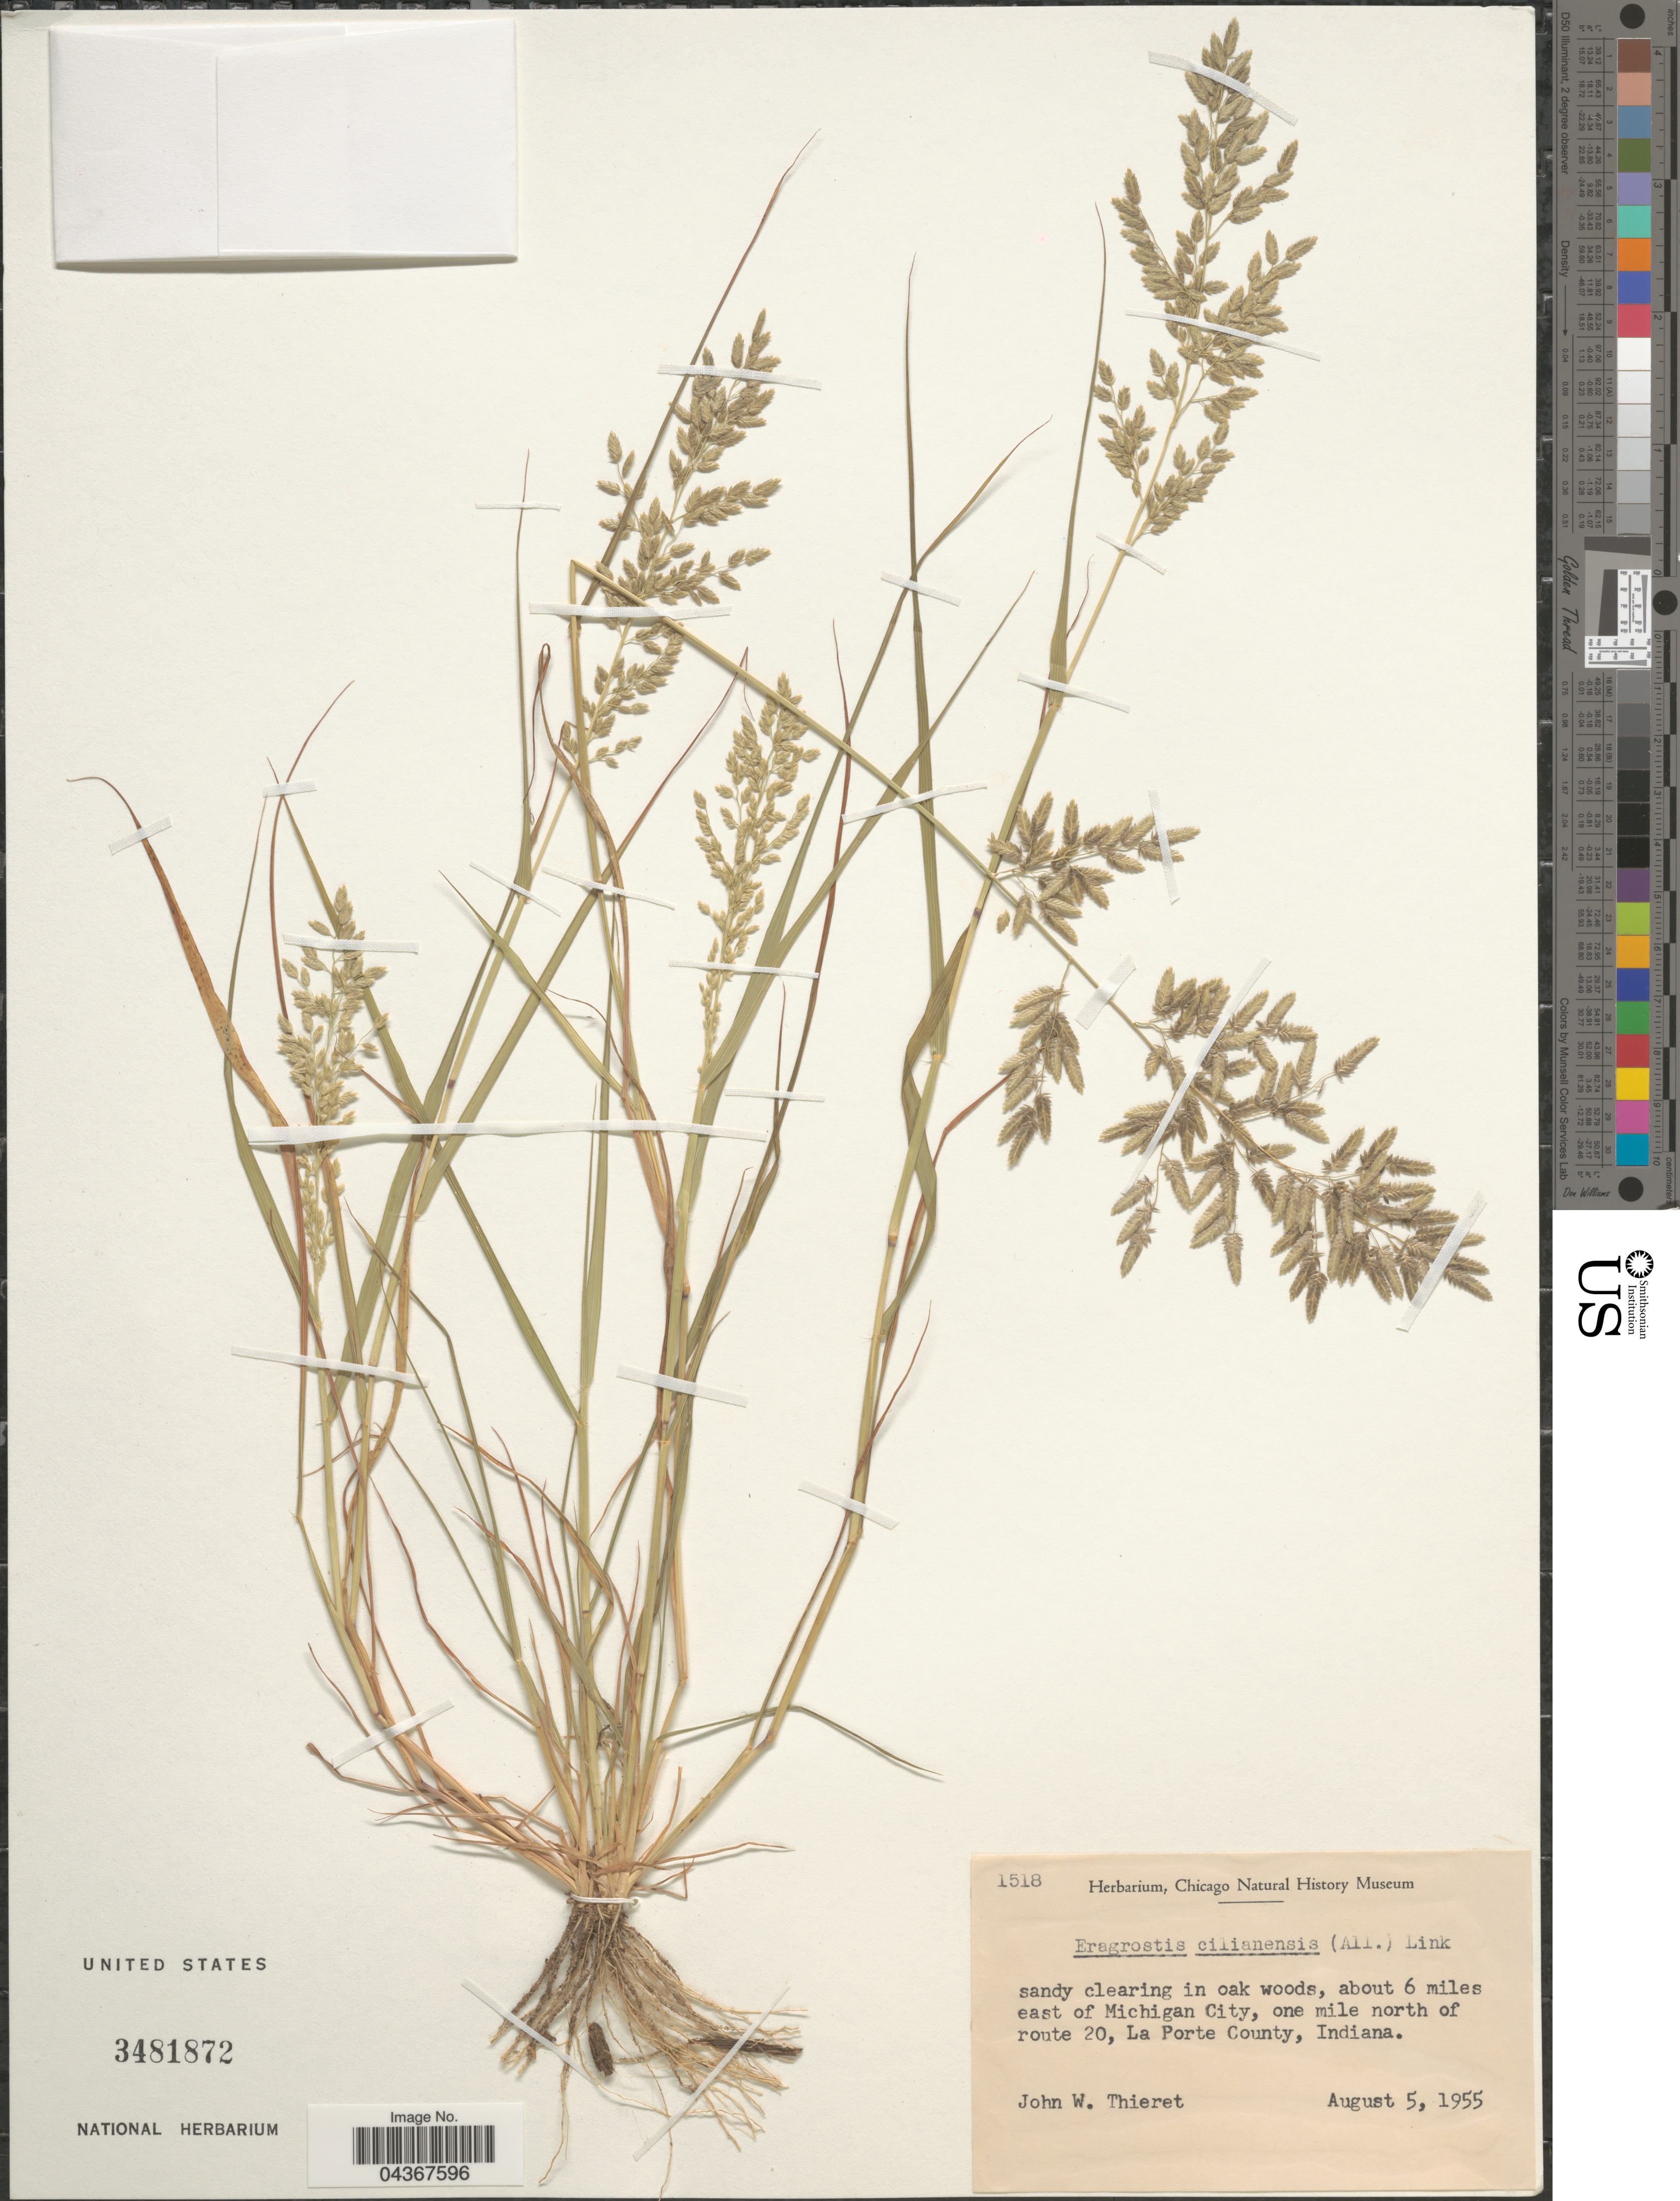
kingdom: Plantae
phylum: Tracheophyta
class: Liliopsida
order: Poales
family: Poaceae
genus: Eragrostis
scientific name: Eragrostis cilianensis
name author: (Bellardi) Vignolo ex Janch.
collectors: J. W. Thieret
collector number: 1518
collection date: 1955-08-05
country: United States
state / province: Indiana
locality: About 6 miles east of Michigan City, one mile north of route 20, La Porte County.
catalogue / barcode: US 3481872